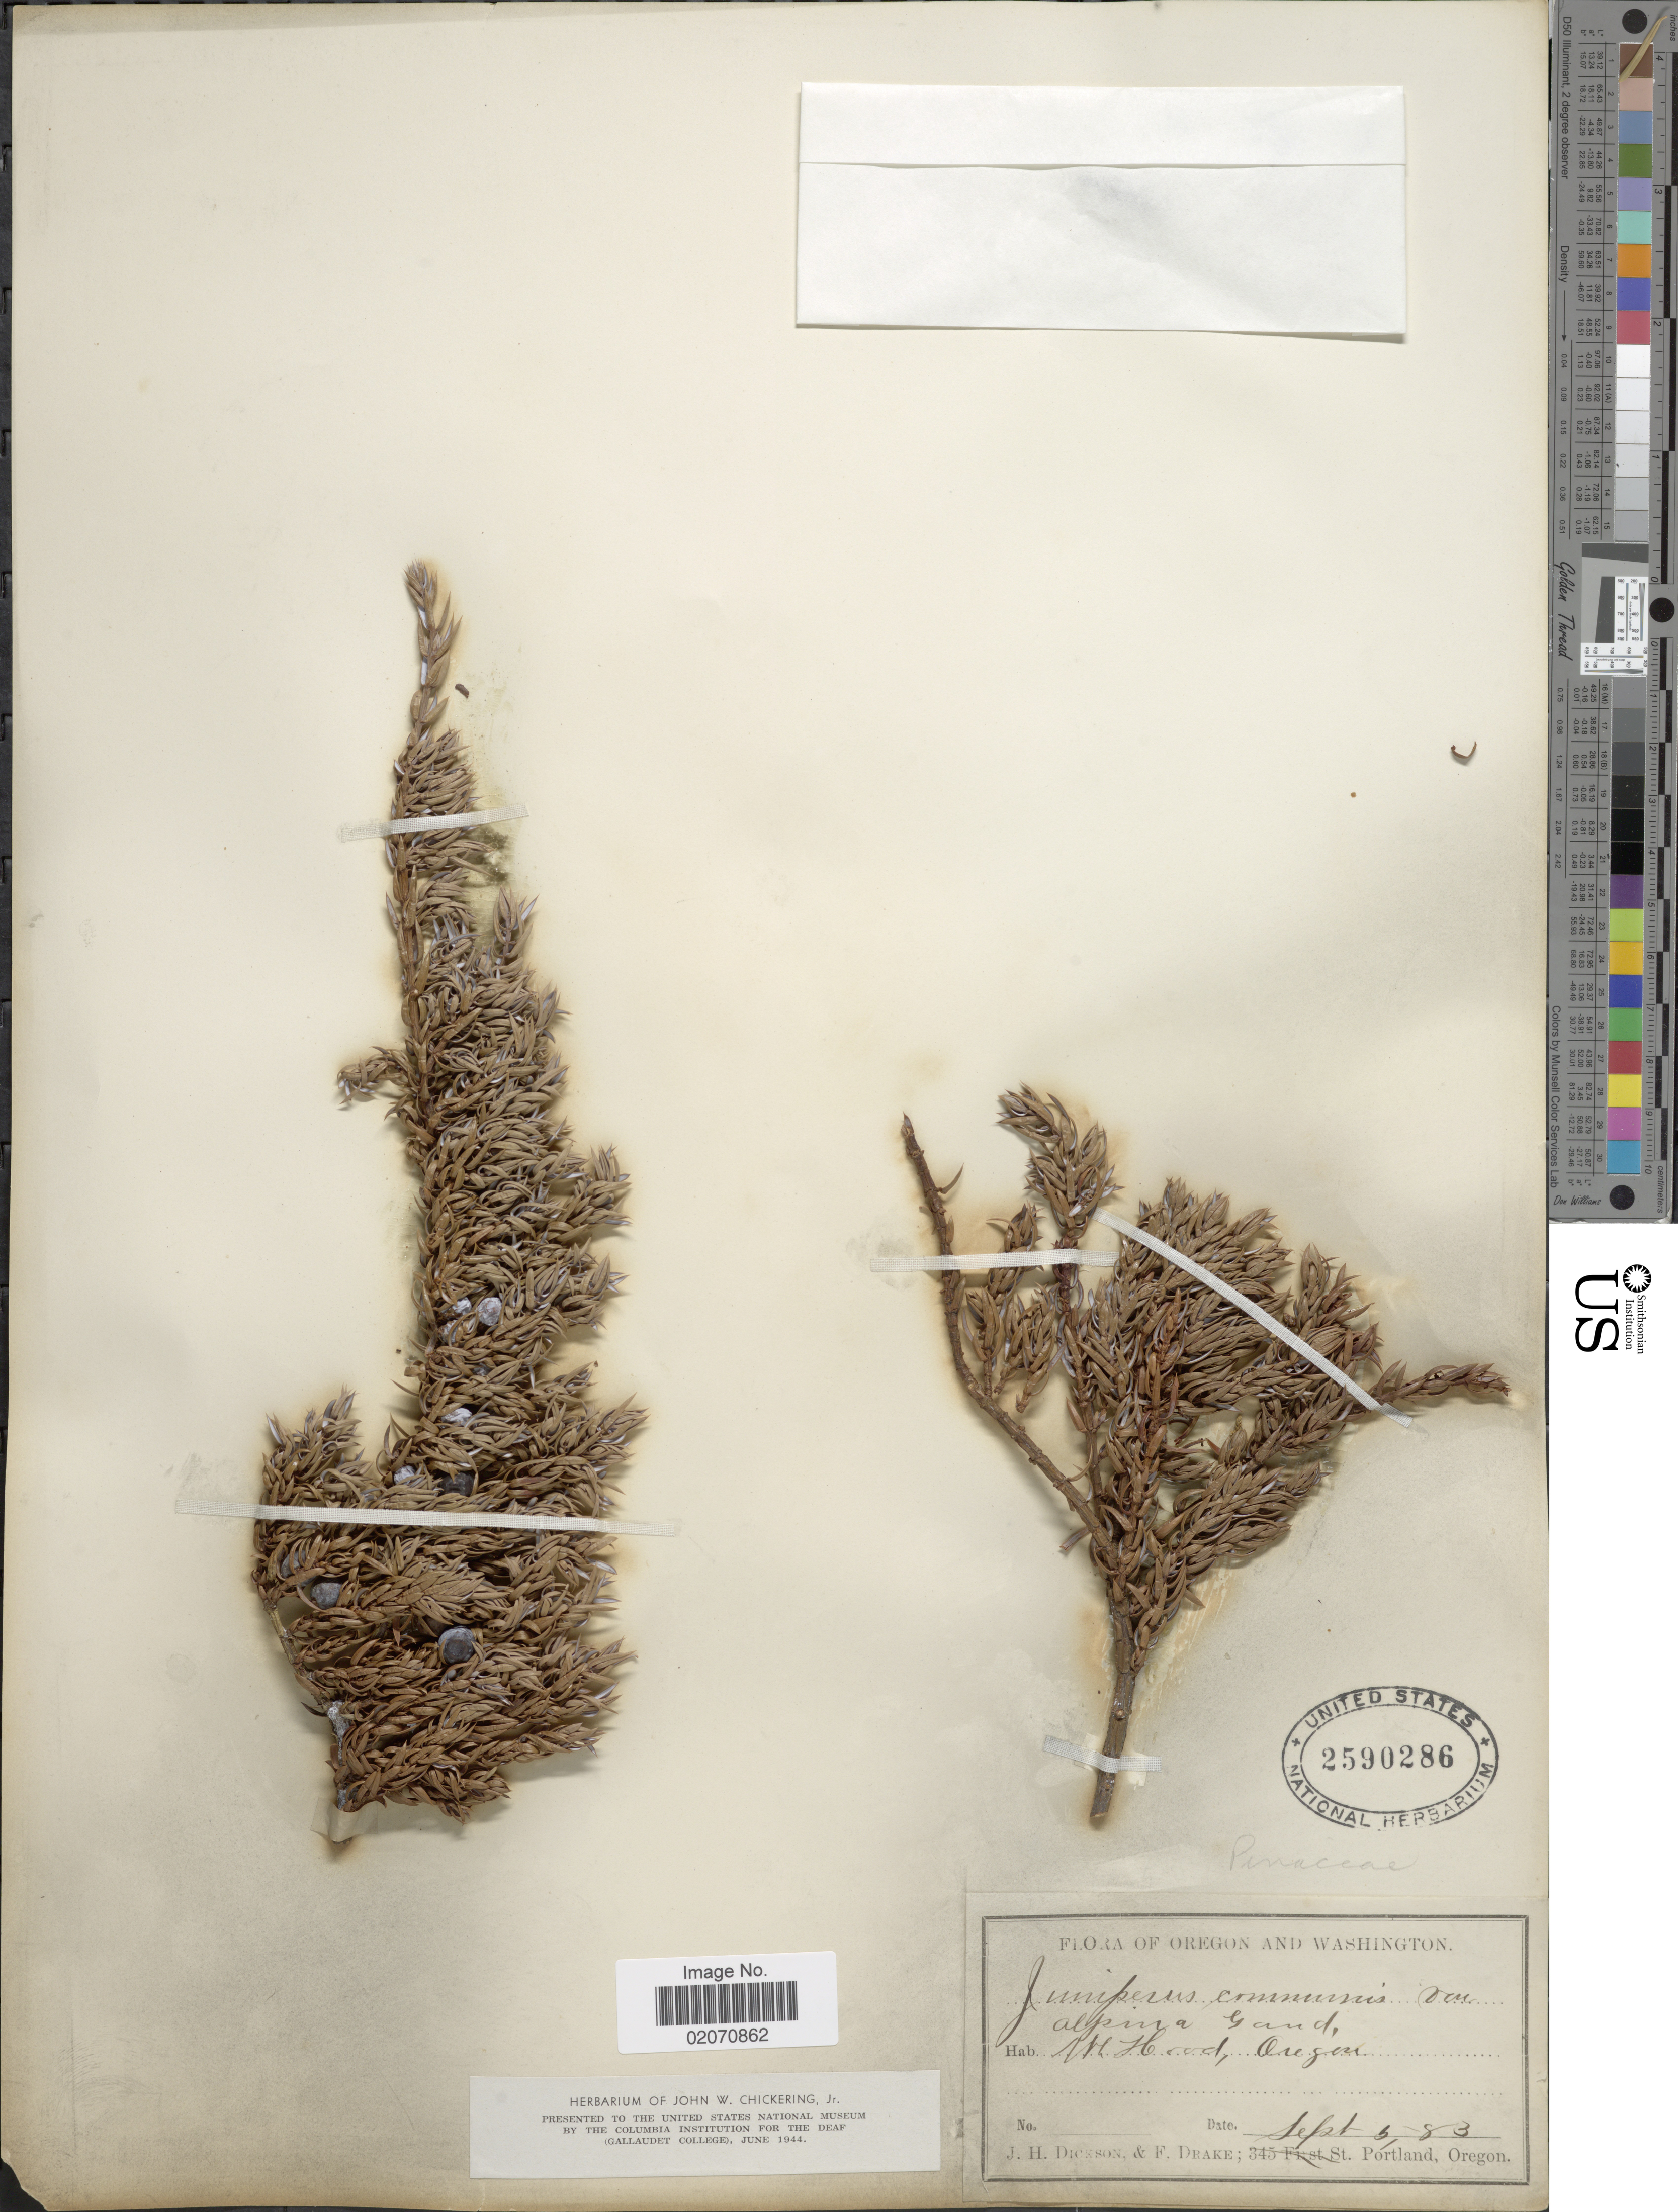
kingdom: Plantae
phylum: Tracheophyta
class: Pinopsida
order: Pinales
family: Cupressaceae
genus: Juniperus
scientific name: Juniperus communis subsp. nana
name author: (Willd.) Syme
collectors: J. Dickson & F. Drake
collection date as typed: Transcribed d/m/y: 5/9/83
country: United States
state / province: Oregon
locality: Mt. Hood, Oregon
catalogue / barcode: US 2590286